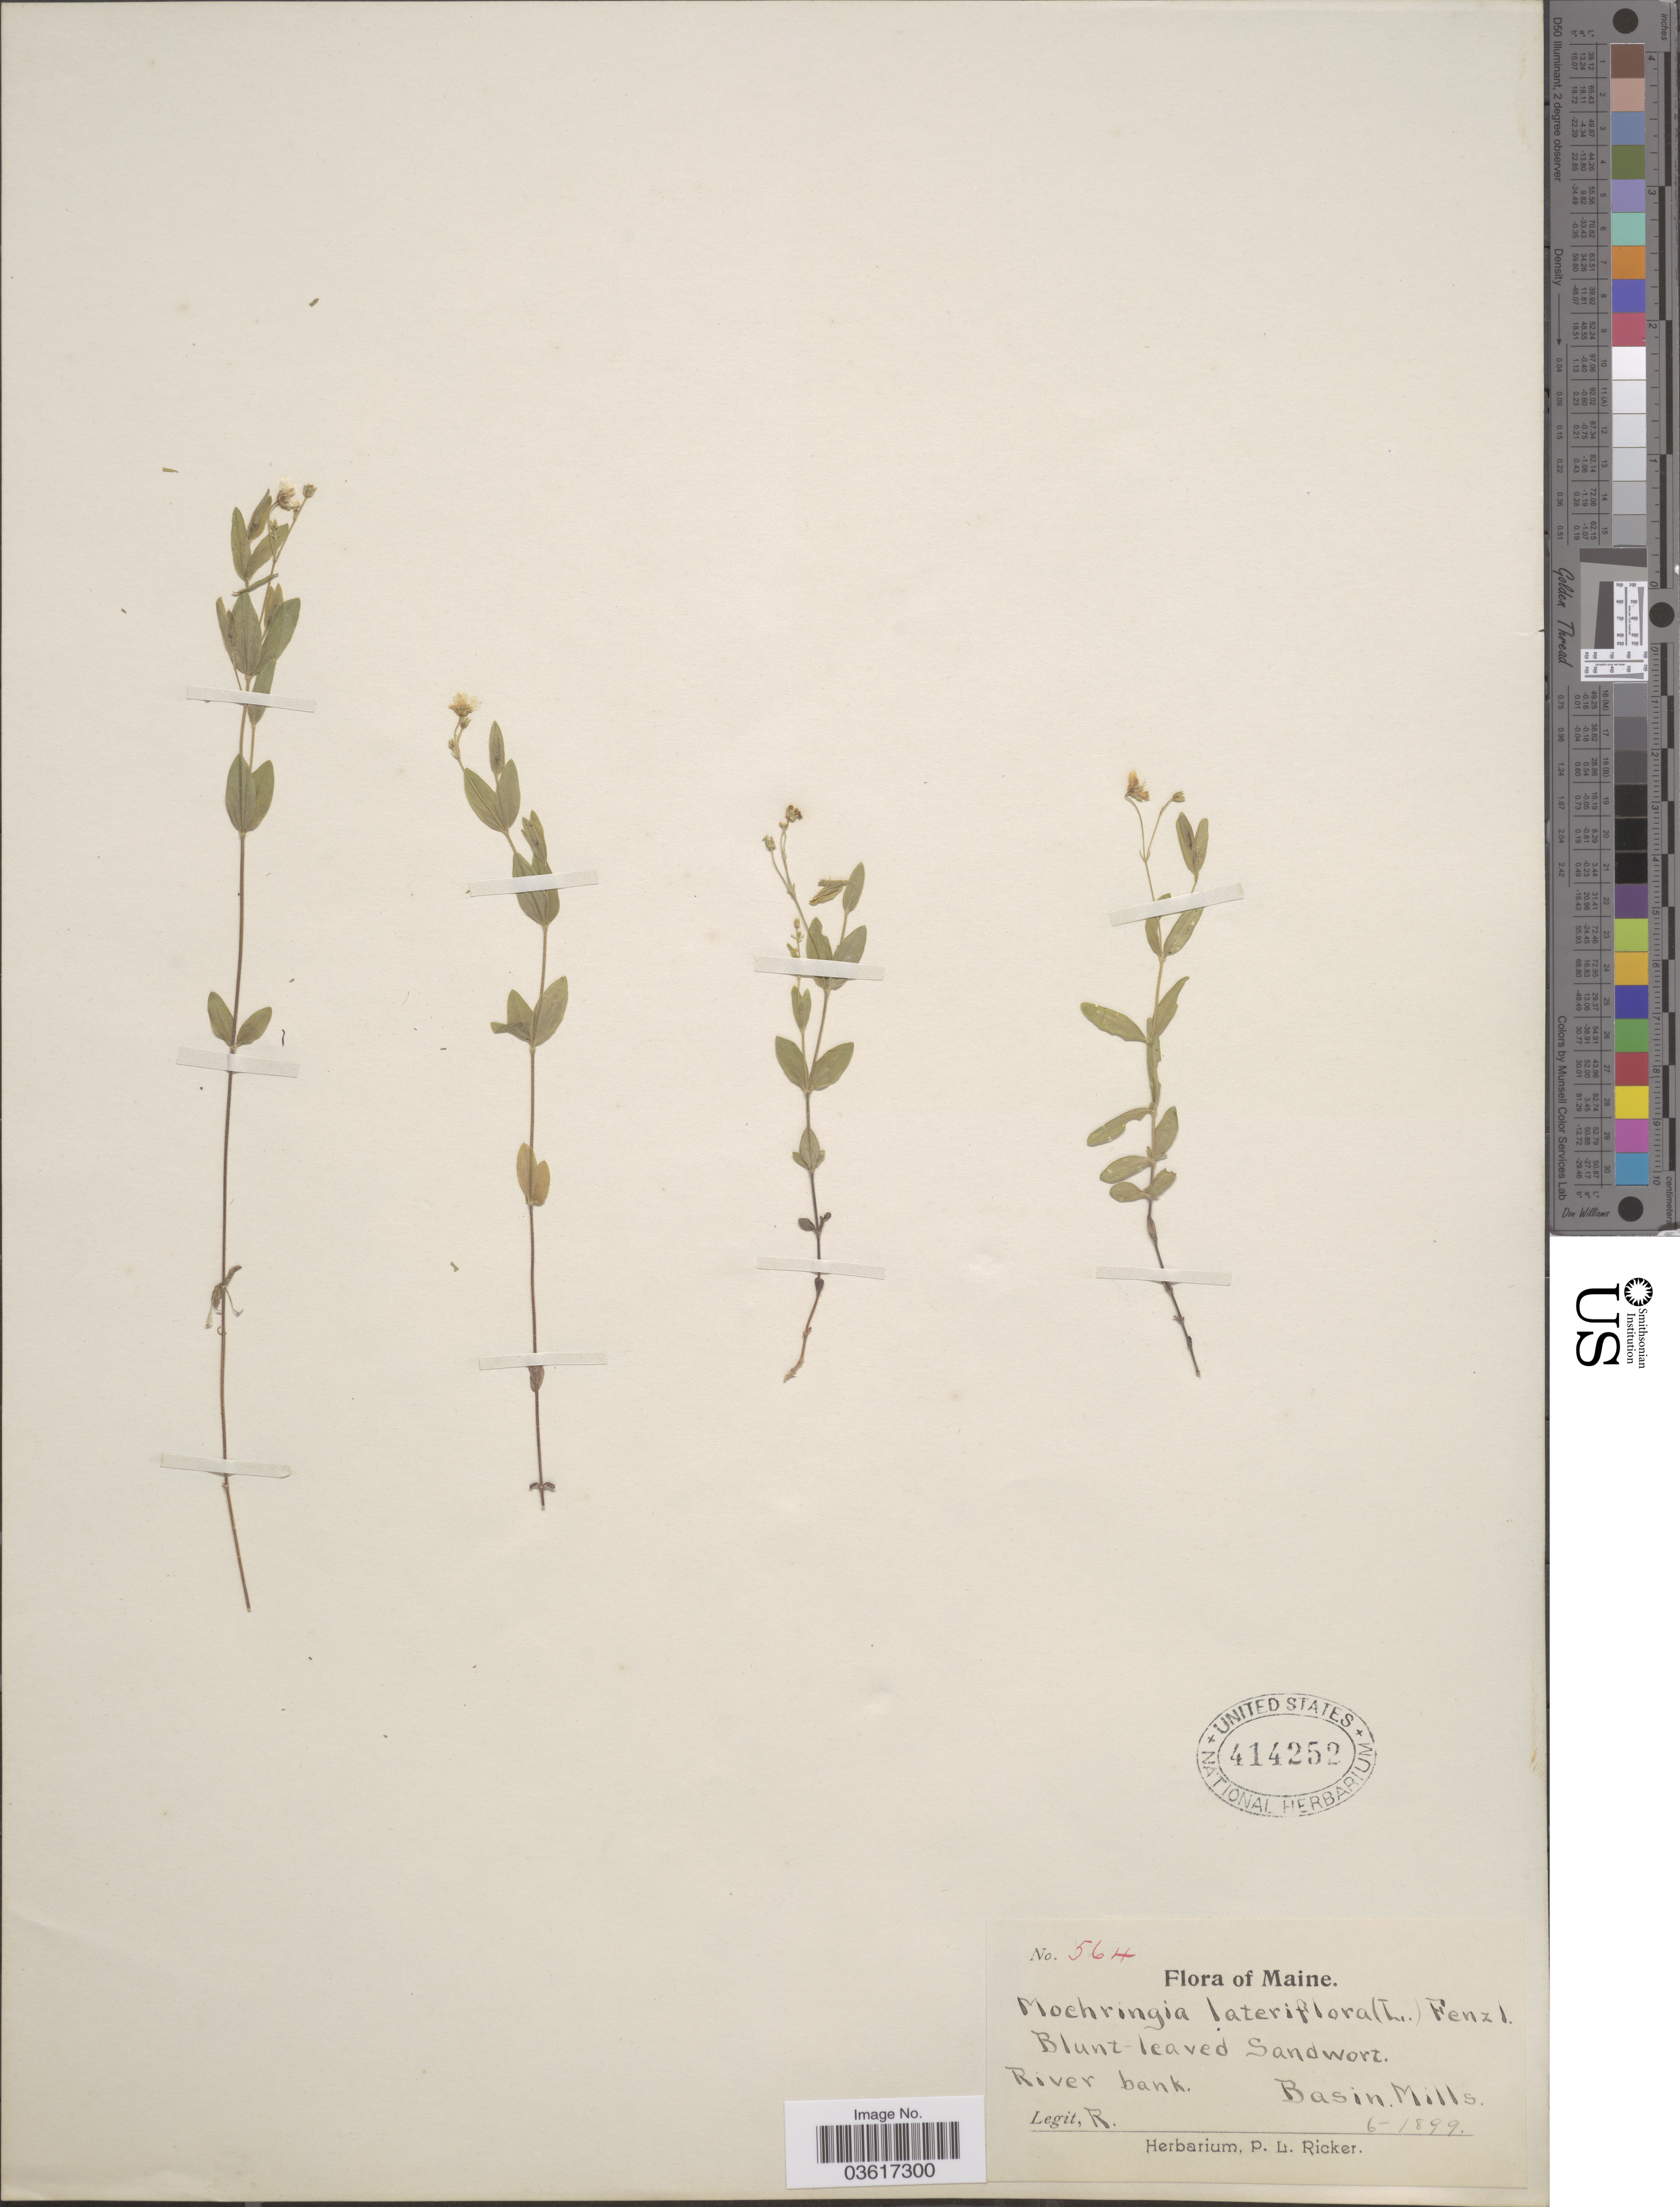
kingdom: Plantae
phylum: Tracheophyta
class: Magnoliopsida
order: Caryophyllales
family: Caryophyllaceae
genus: Moehringia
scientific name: Moehringia lateriflora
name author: (L.) Fenzl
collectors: P. Ricker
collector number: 564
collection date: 1899-06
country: United States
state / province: Maine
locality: River bank. Basin Mills.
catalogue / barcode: US 414252